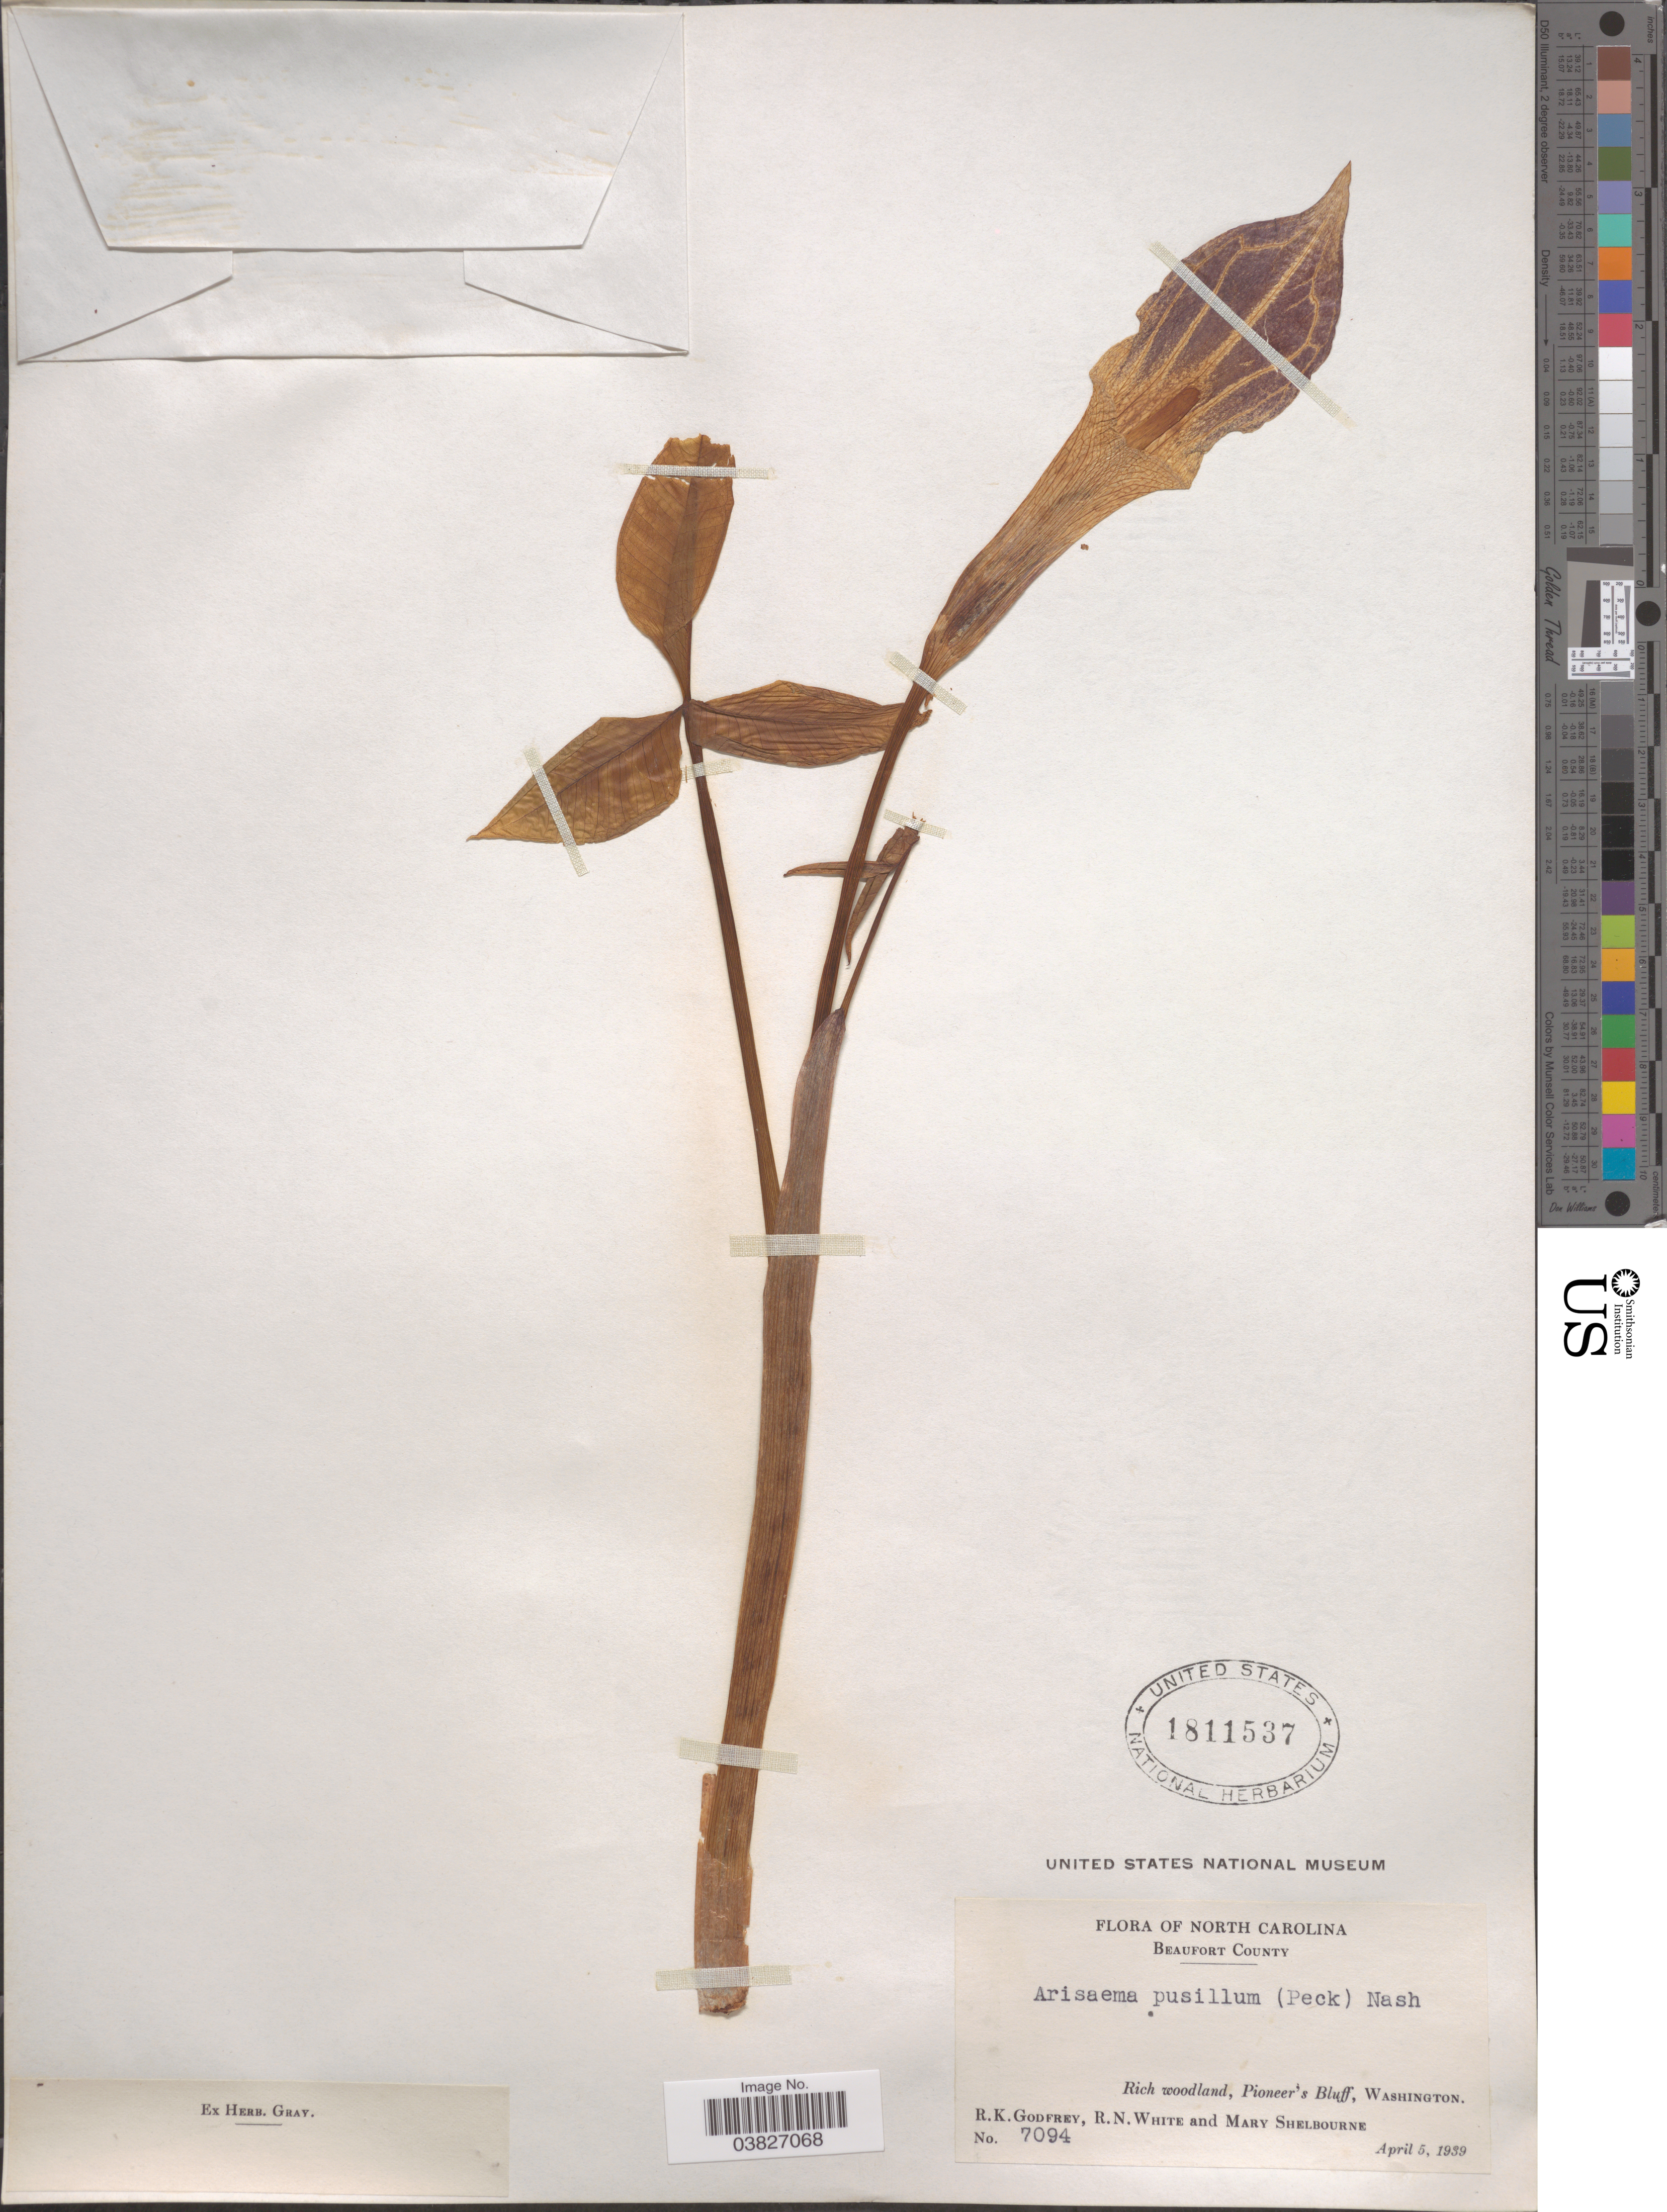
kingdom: Plantae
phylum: Tracheophyta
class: Liliopsida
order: Alismatales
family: Araceae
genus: Arisaema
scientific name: Arisaema pusillum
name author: Nash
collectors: R. K. Godfrey, R. N. White & M. Shelbourne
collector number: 7094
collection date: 1939-04-05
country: United States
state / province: North Carolina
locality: Beaufort County. Rich woodland, Pioneer's Bluff, Washington.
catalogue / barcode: US 1811537